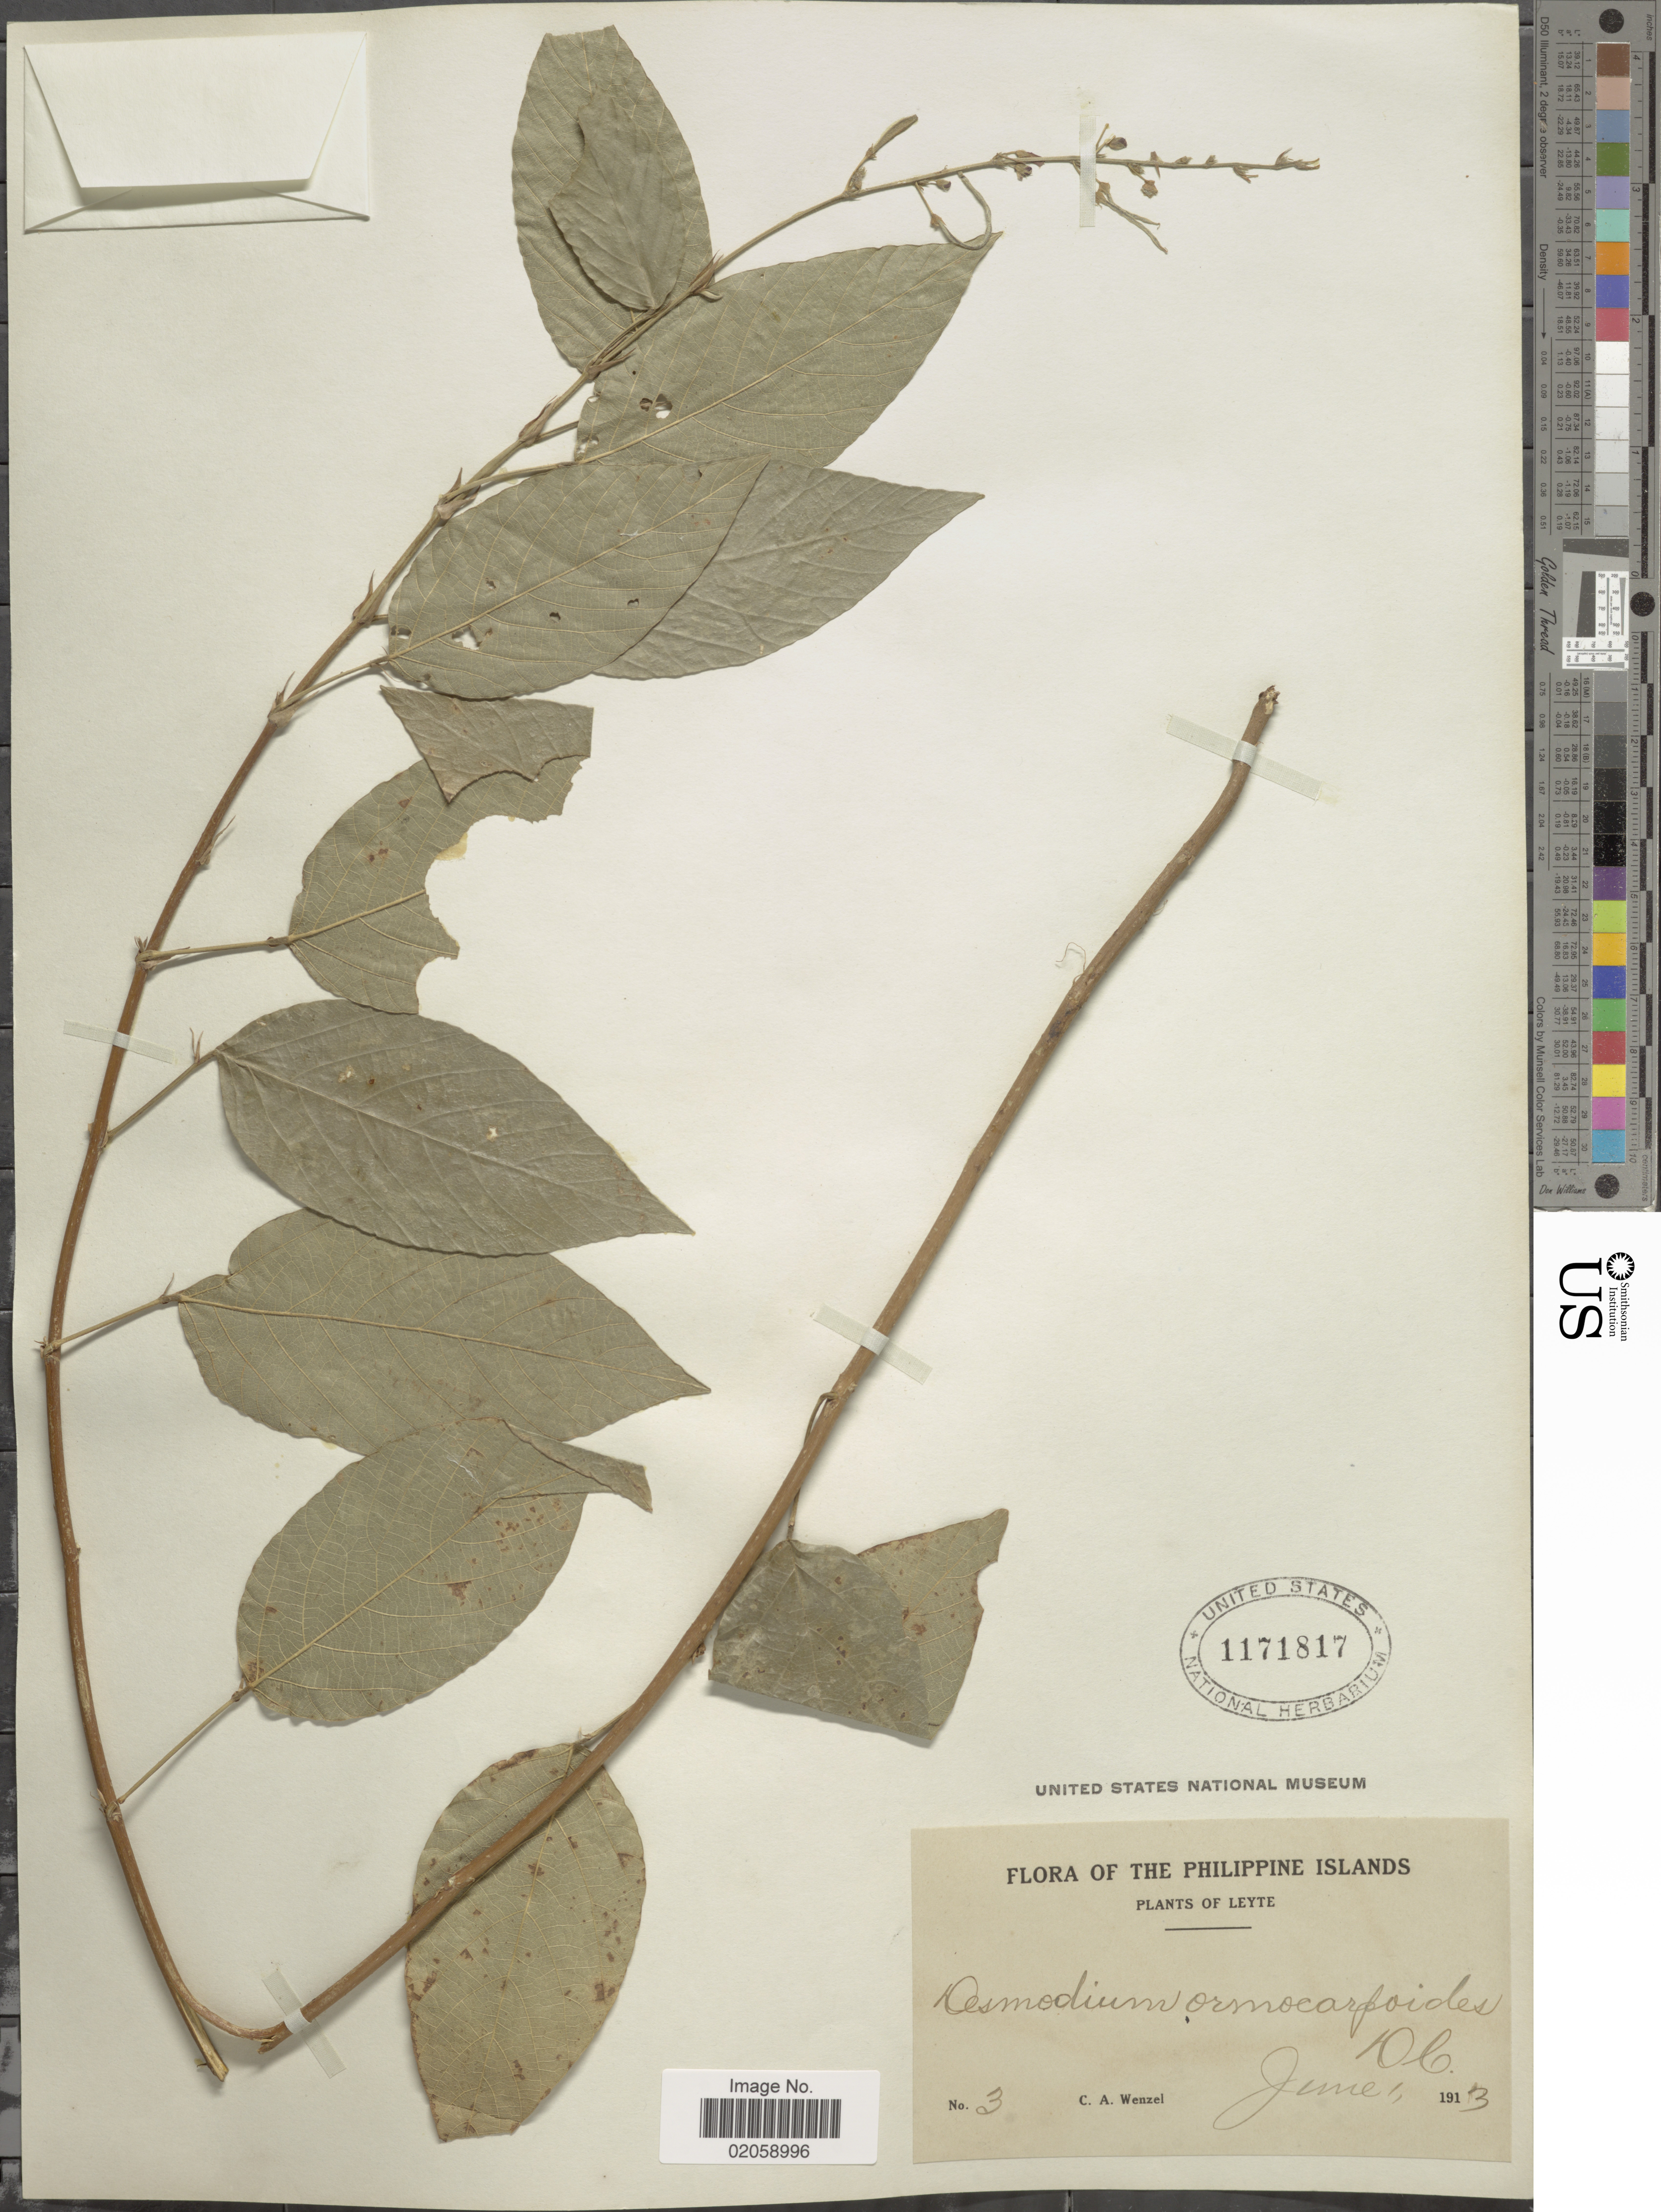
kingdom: Plantae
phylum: Tracheophyta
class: Magnoliopsida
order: Fabales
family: Fabaceae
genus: Hanslia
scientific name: Hanslia ormocarpoides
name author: (DC.) H. Ohashi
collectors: C. Wenzel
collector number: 3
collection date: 1913-06-01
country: Philippines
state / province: Eastern Visayas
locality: Leyte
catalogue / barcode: US 1171817